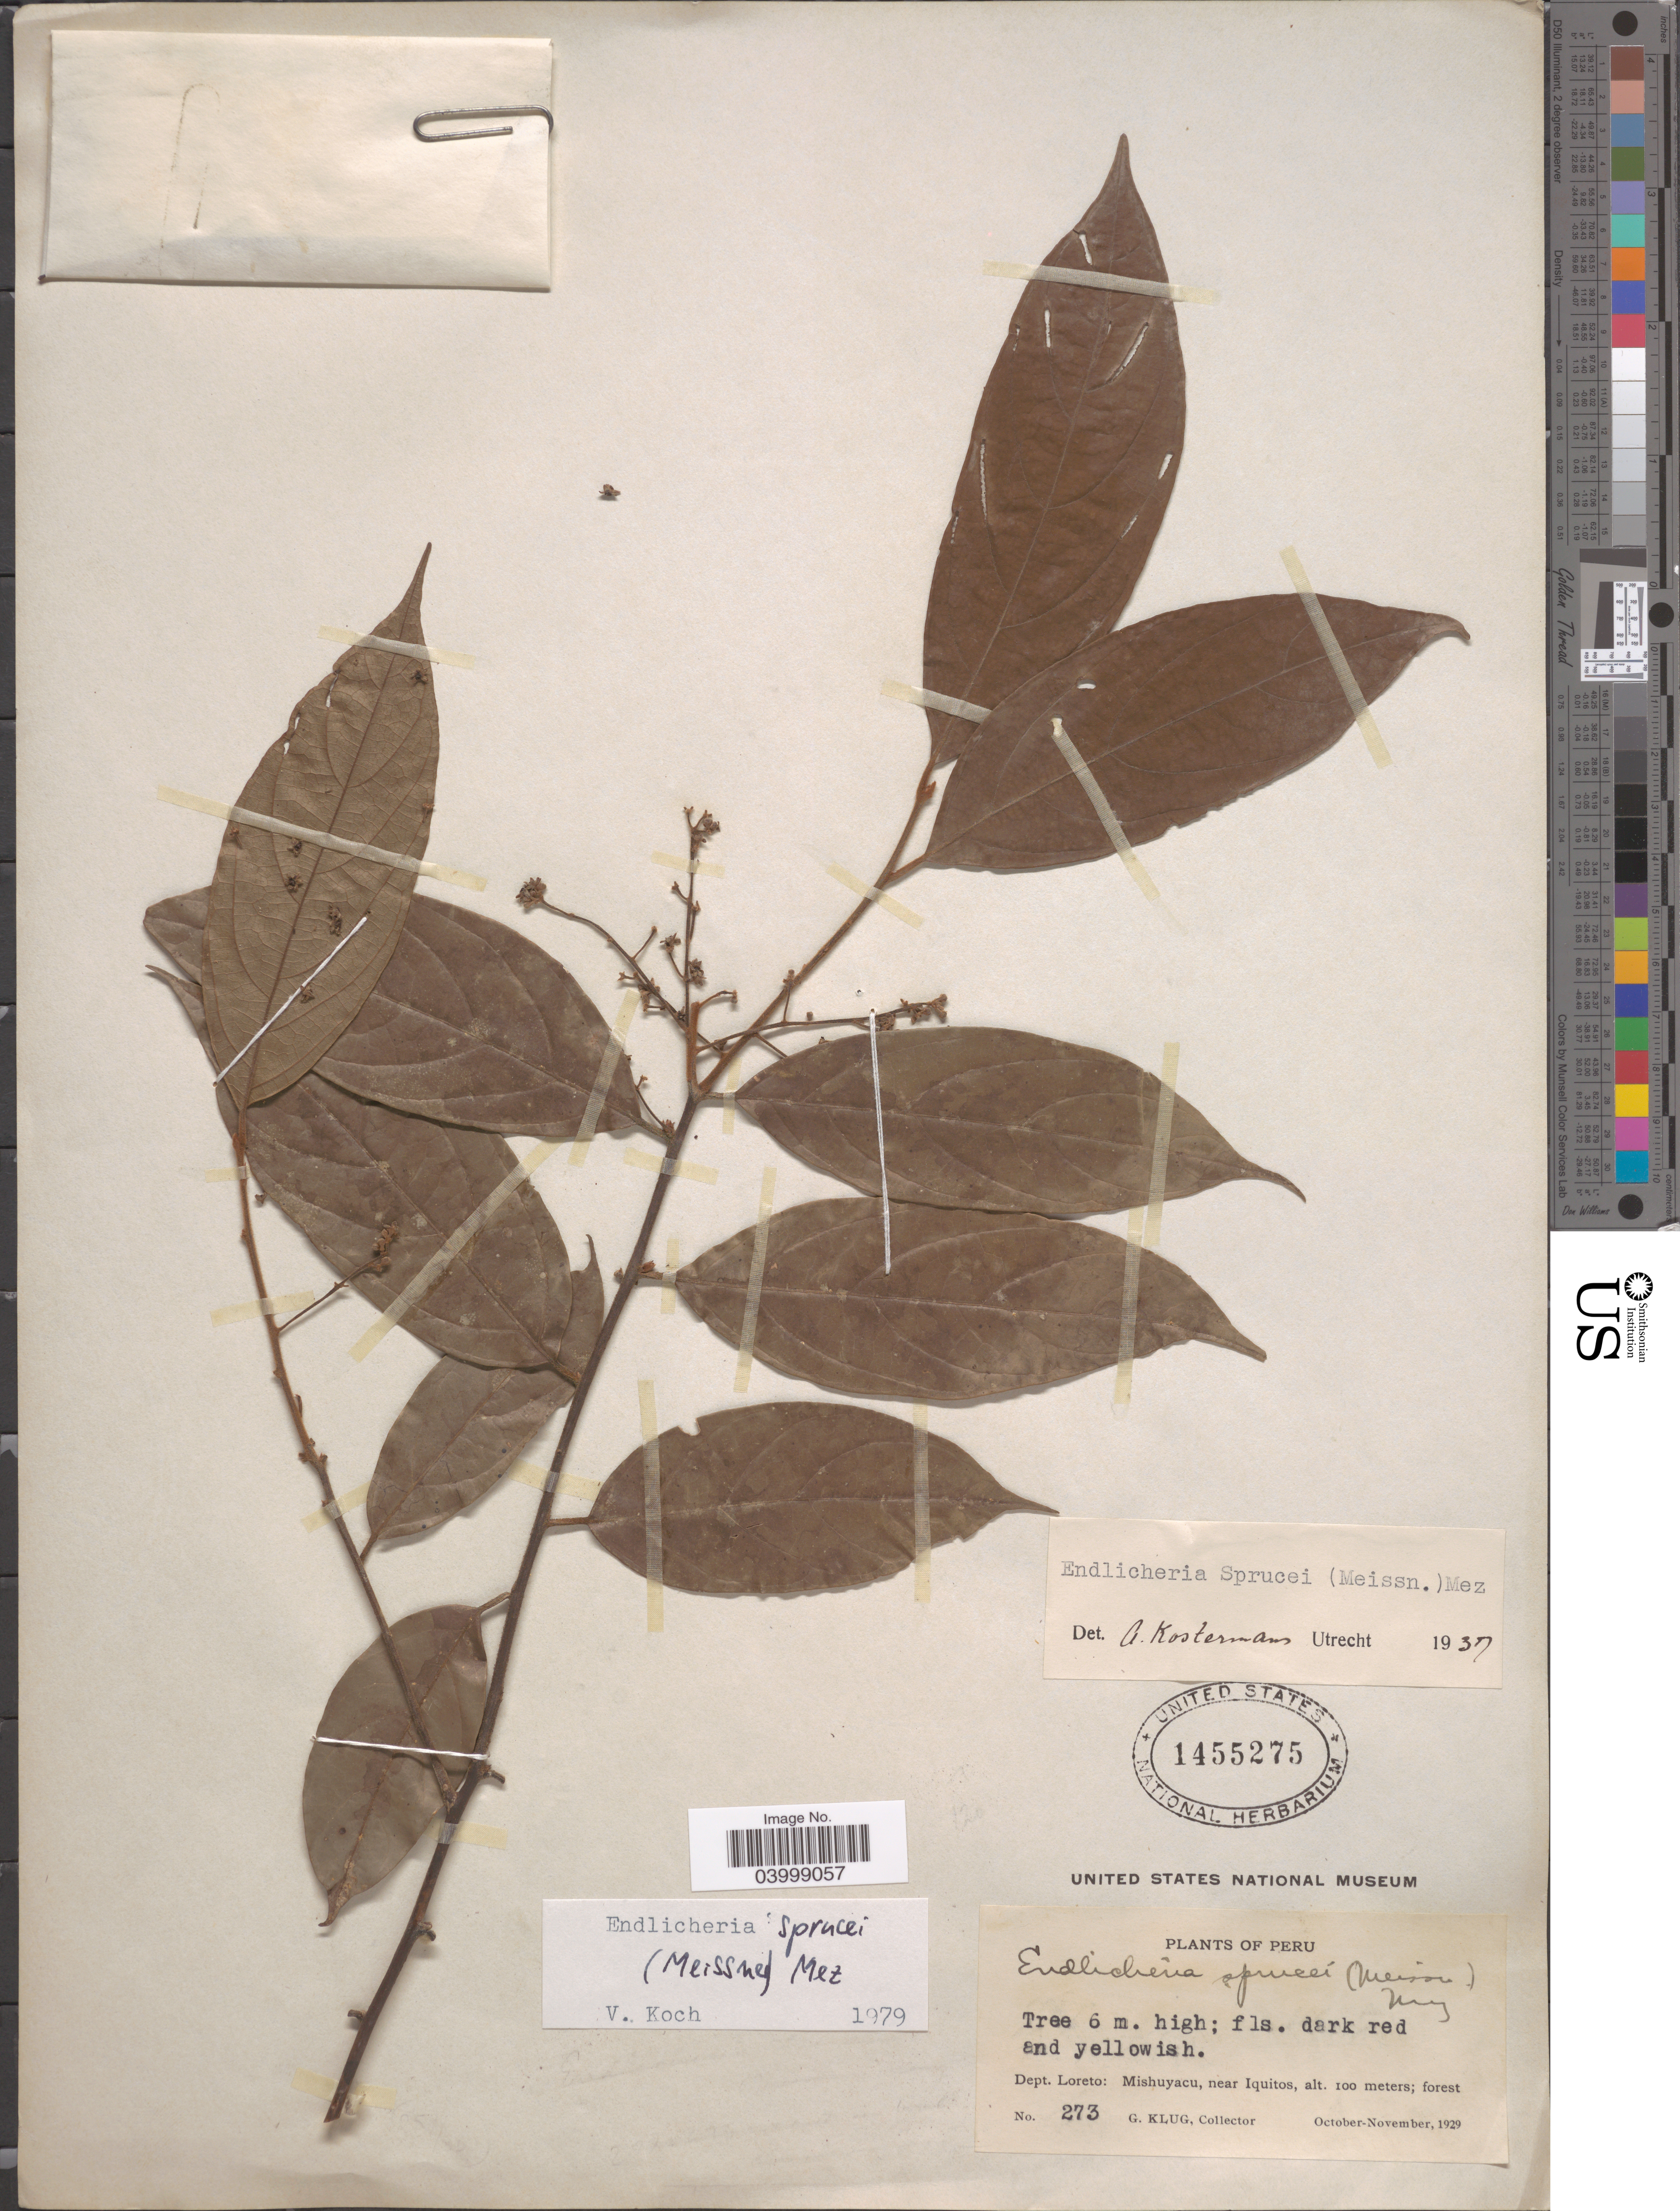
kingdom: Plantae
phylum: Tracheophyta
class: Magnoliopsida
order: Laurales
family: Lauraceae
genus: Endlicheria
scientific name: Endlicheria sprucei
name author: (Meisn.) Mez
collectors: G. Klug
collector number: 273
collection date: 1929-10/1929-11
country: Peru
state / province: Loreto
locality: Dept. Loreto; Mishuyacu, near Iquitos.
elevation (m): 100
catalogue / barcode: US 1455275